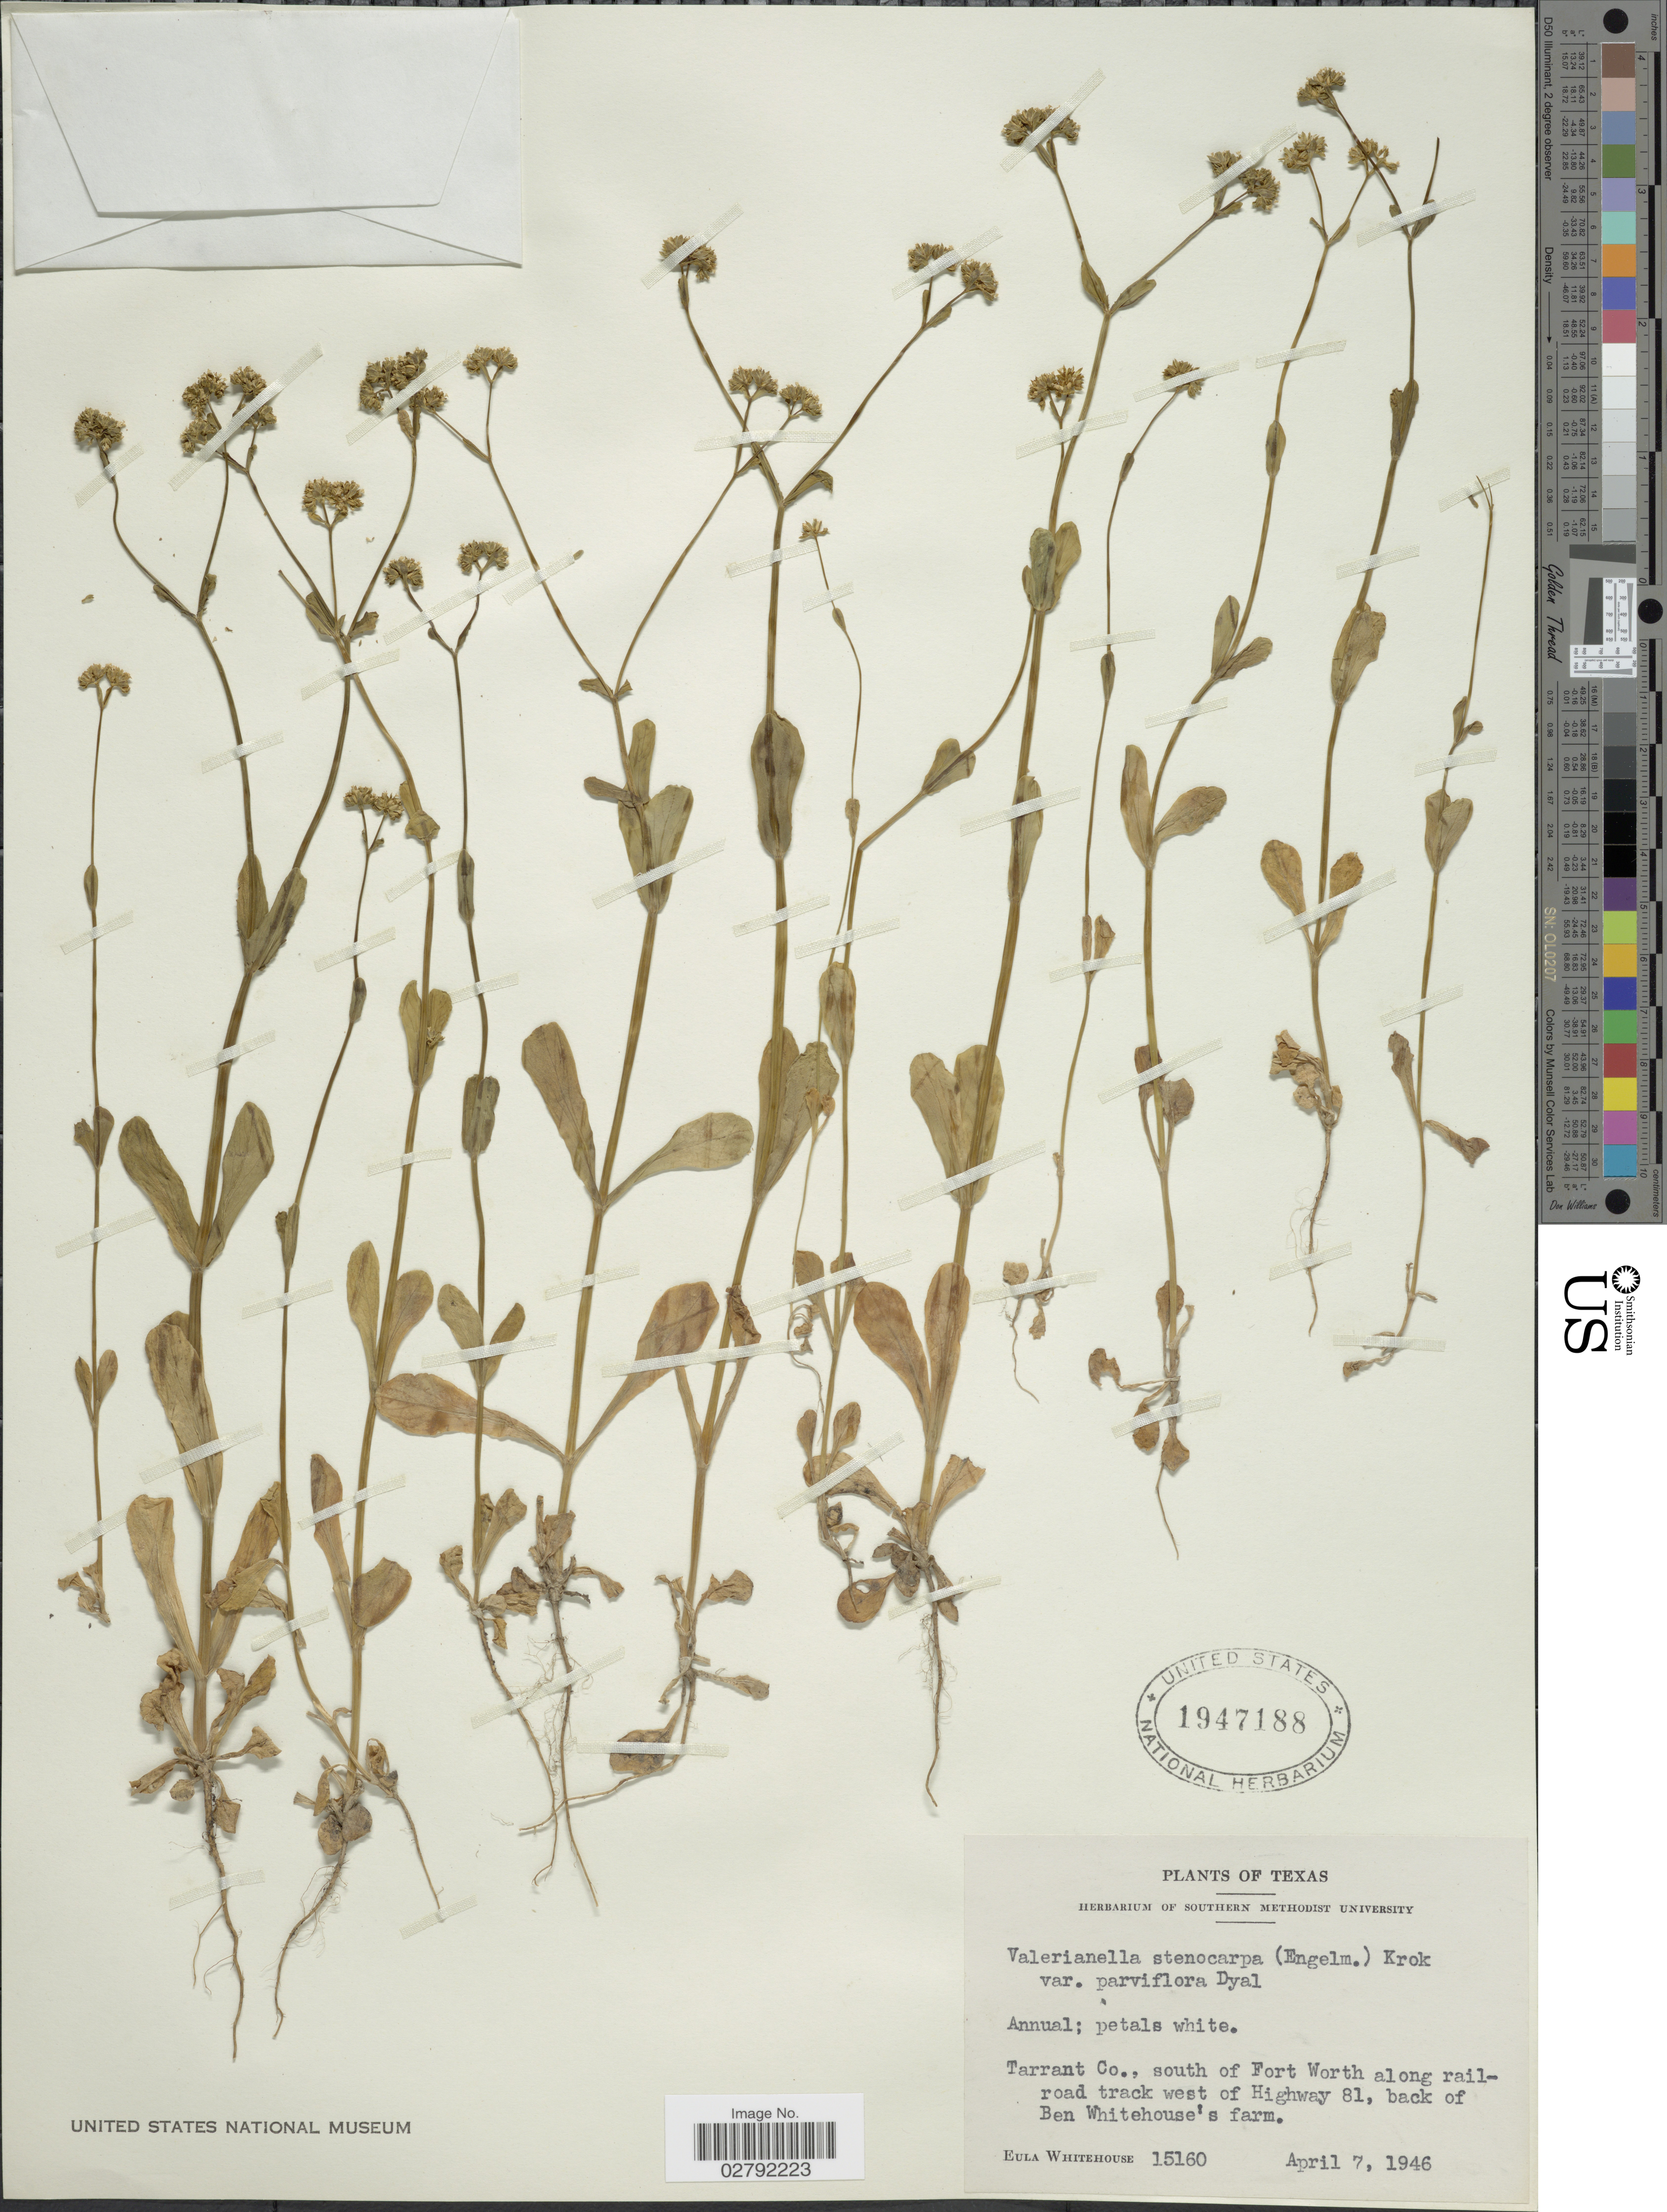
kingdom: Plantae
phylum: Tracheophyta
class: Magnoliopsida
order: Dipsacales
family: Caprifoliaceae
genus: Valerianella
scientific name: Valerianella stenocarpa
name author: (Engelm. ex A. Gray) Krok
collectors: E. Whitehouse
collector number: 15160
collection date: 1946-04-07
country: United States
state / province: Texas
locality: Tarrant Co., south of Fort Worth along railroad track west of Highway 81, back of Ben Whitehouse's farm.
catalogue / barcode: US 1947188